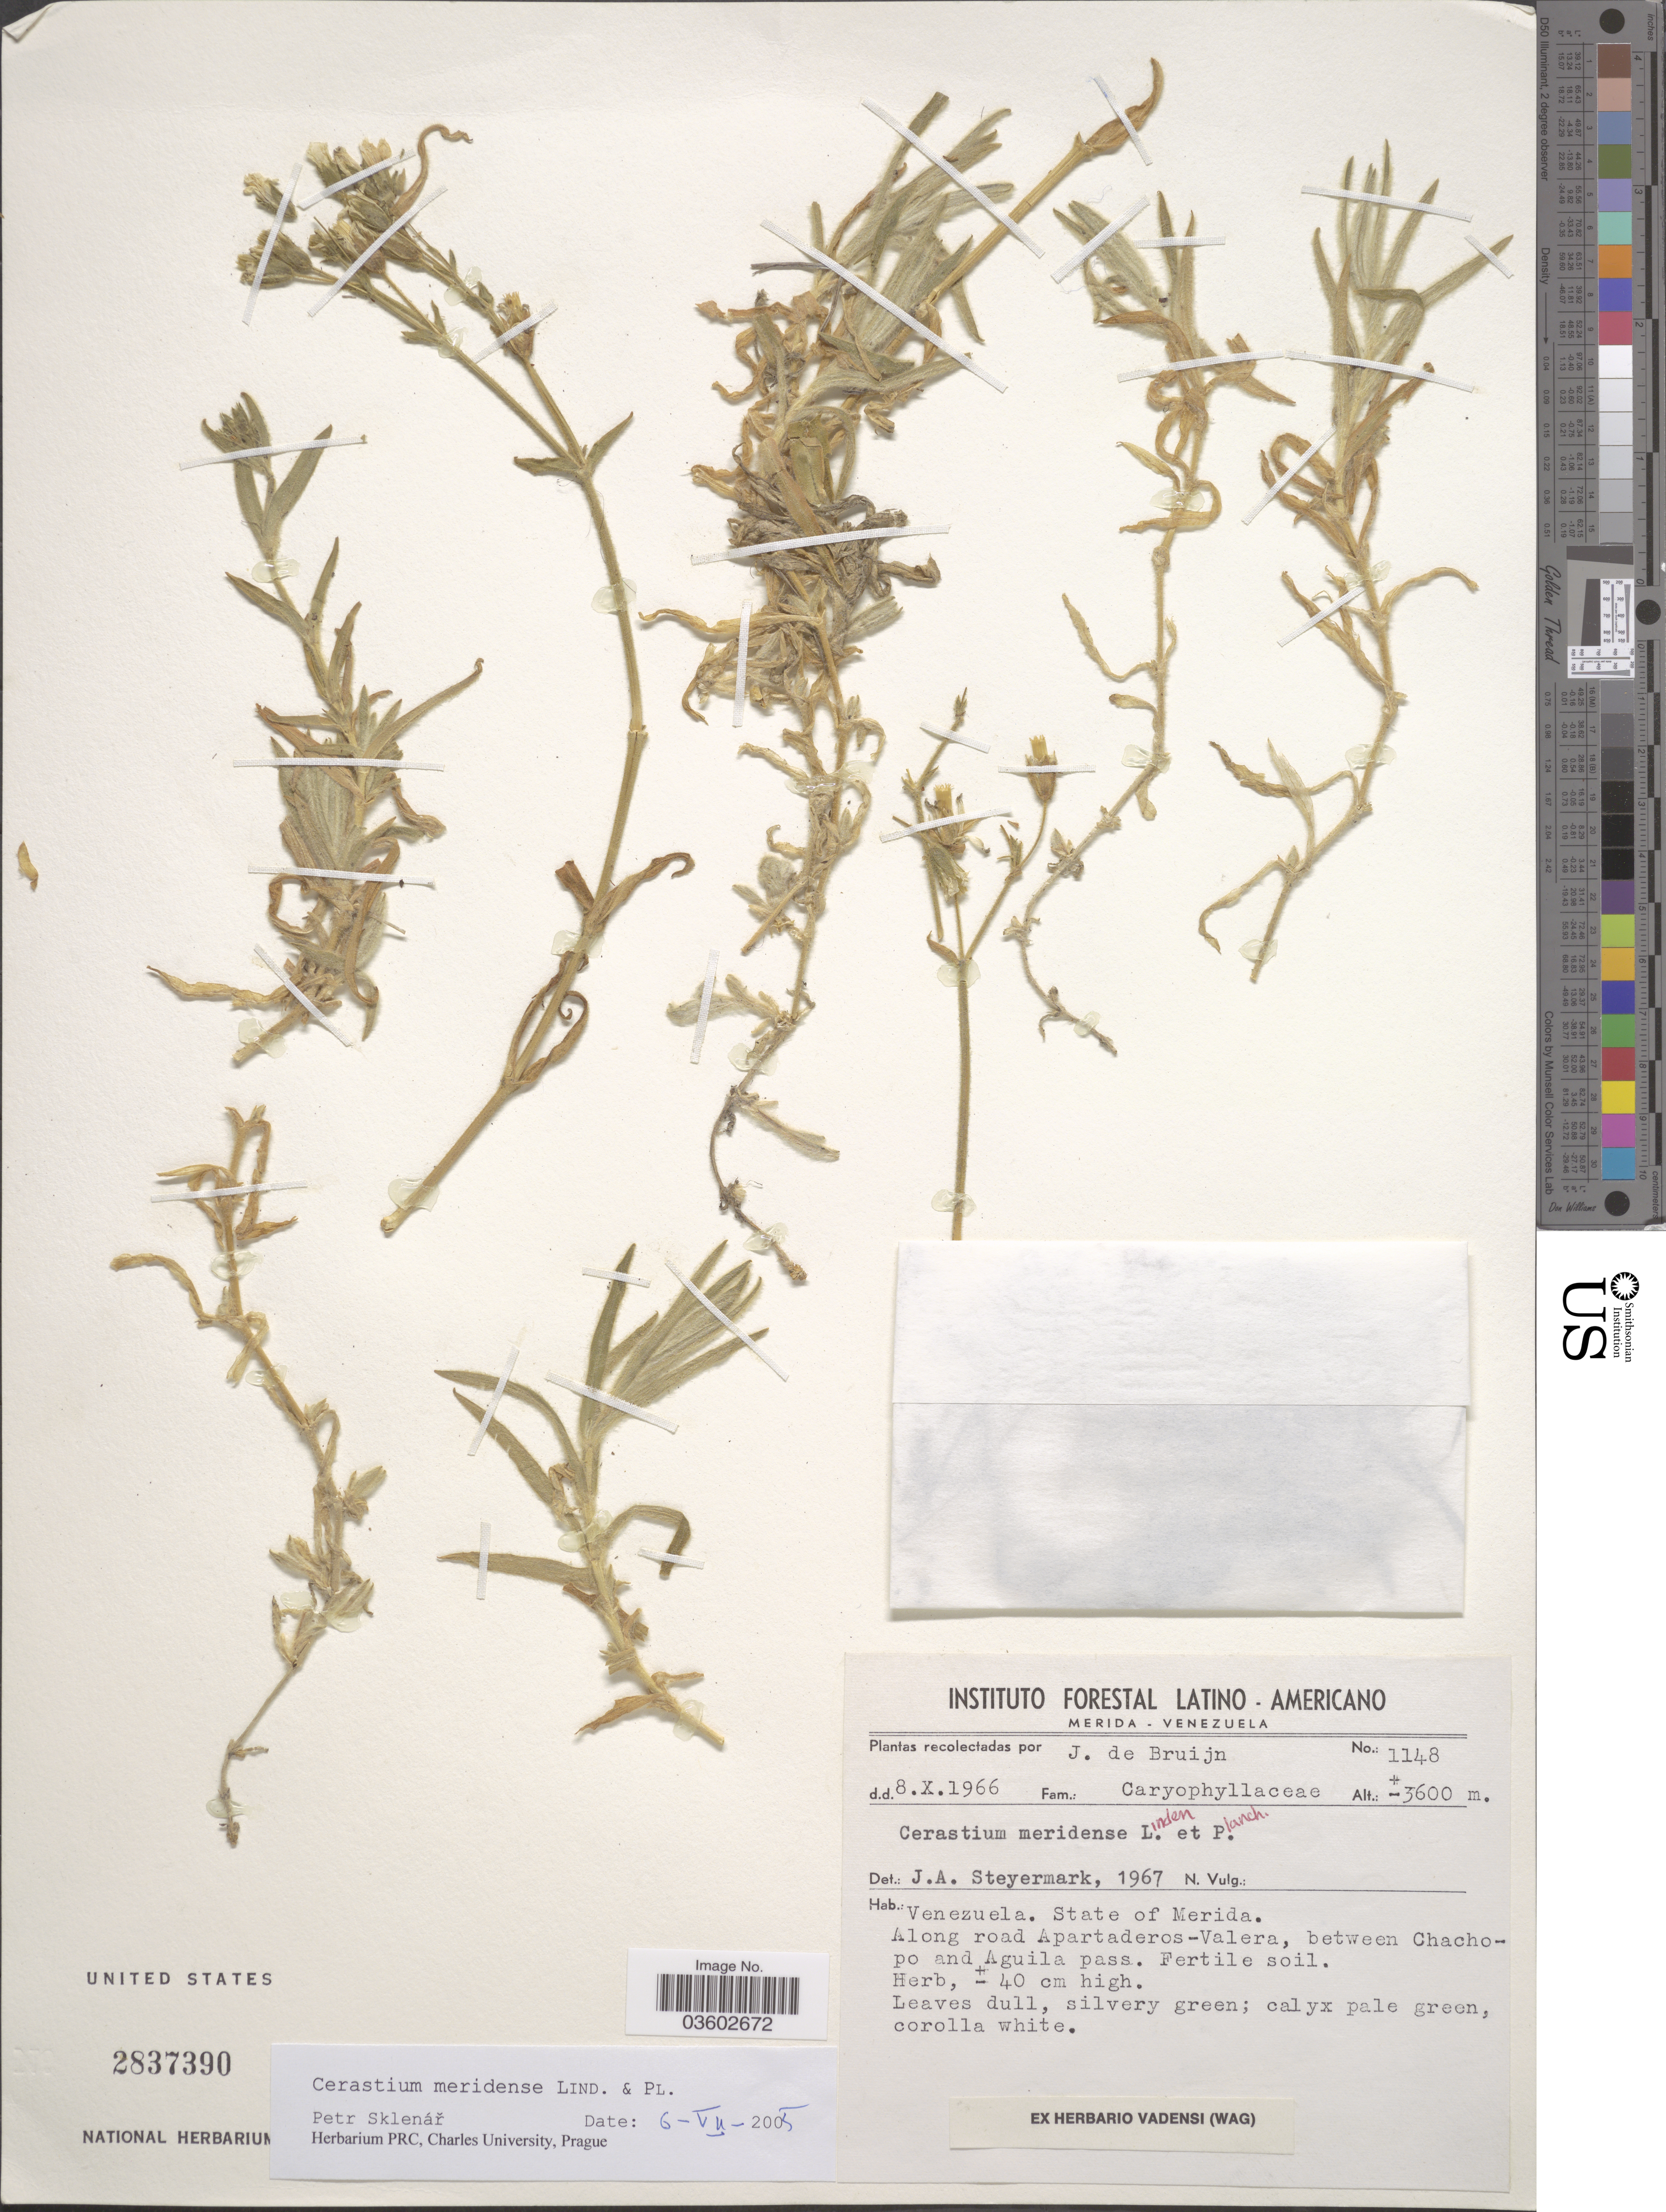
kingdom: Plantae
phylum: Tracheophyta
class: Magnoliopsida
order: Caryophyllales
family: Caryophyllaceae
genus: Cerastium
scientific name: Cerastium meridense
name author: Linden & Planch.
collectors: J. Bruijn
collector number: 1148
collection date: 1966-10-08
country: Venezuela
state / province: Mérida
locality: Along road Apartaderos-Valera, between Chachopo and Aguila pass.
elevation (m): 3600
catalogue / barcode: US 2837390